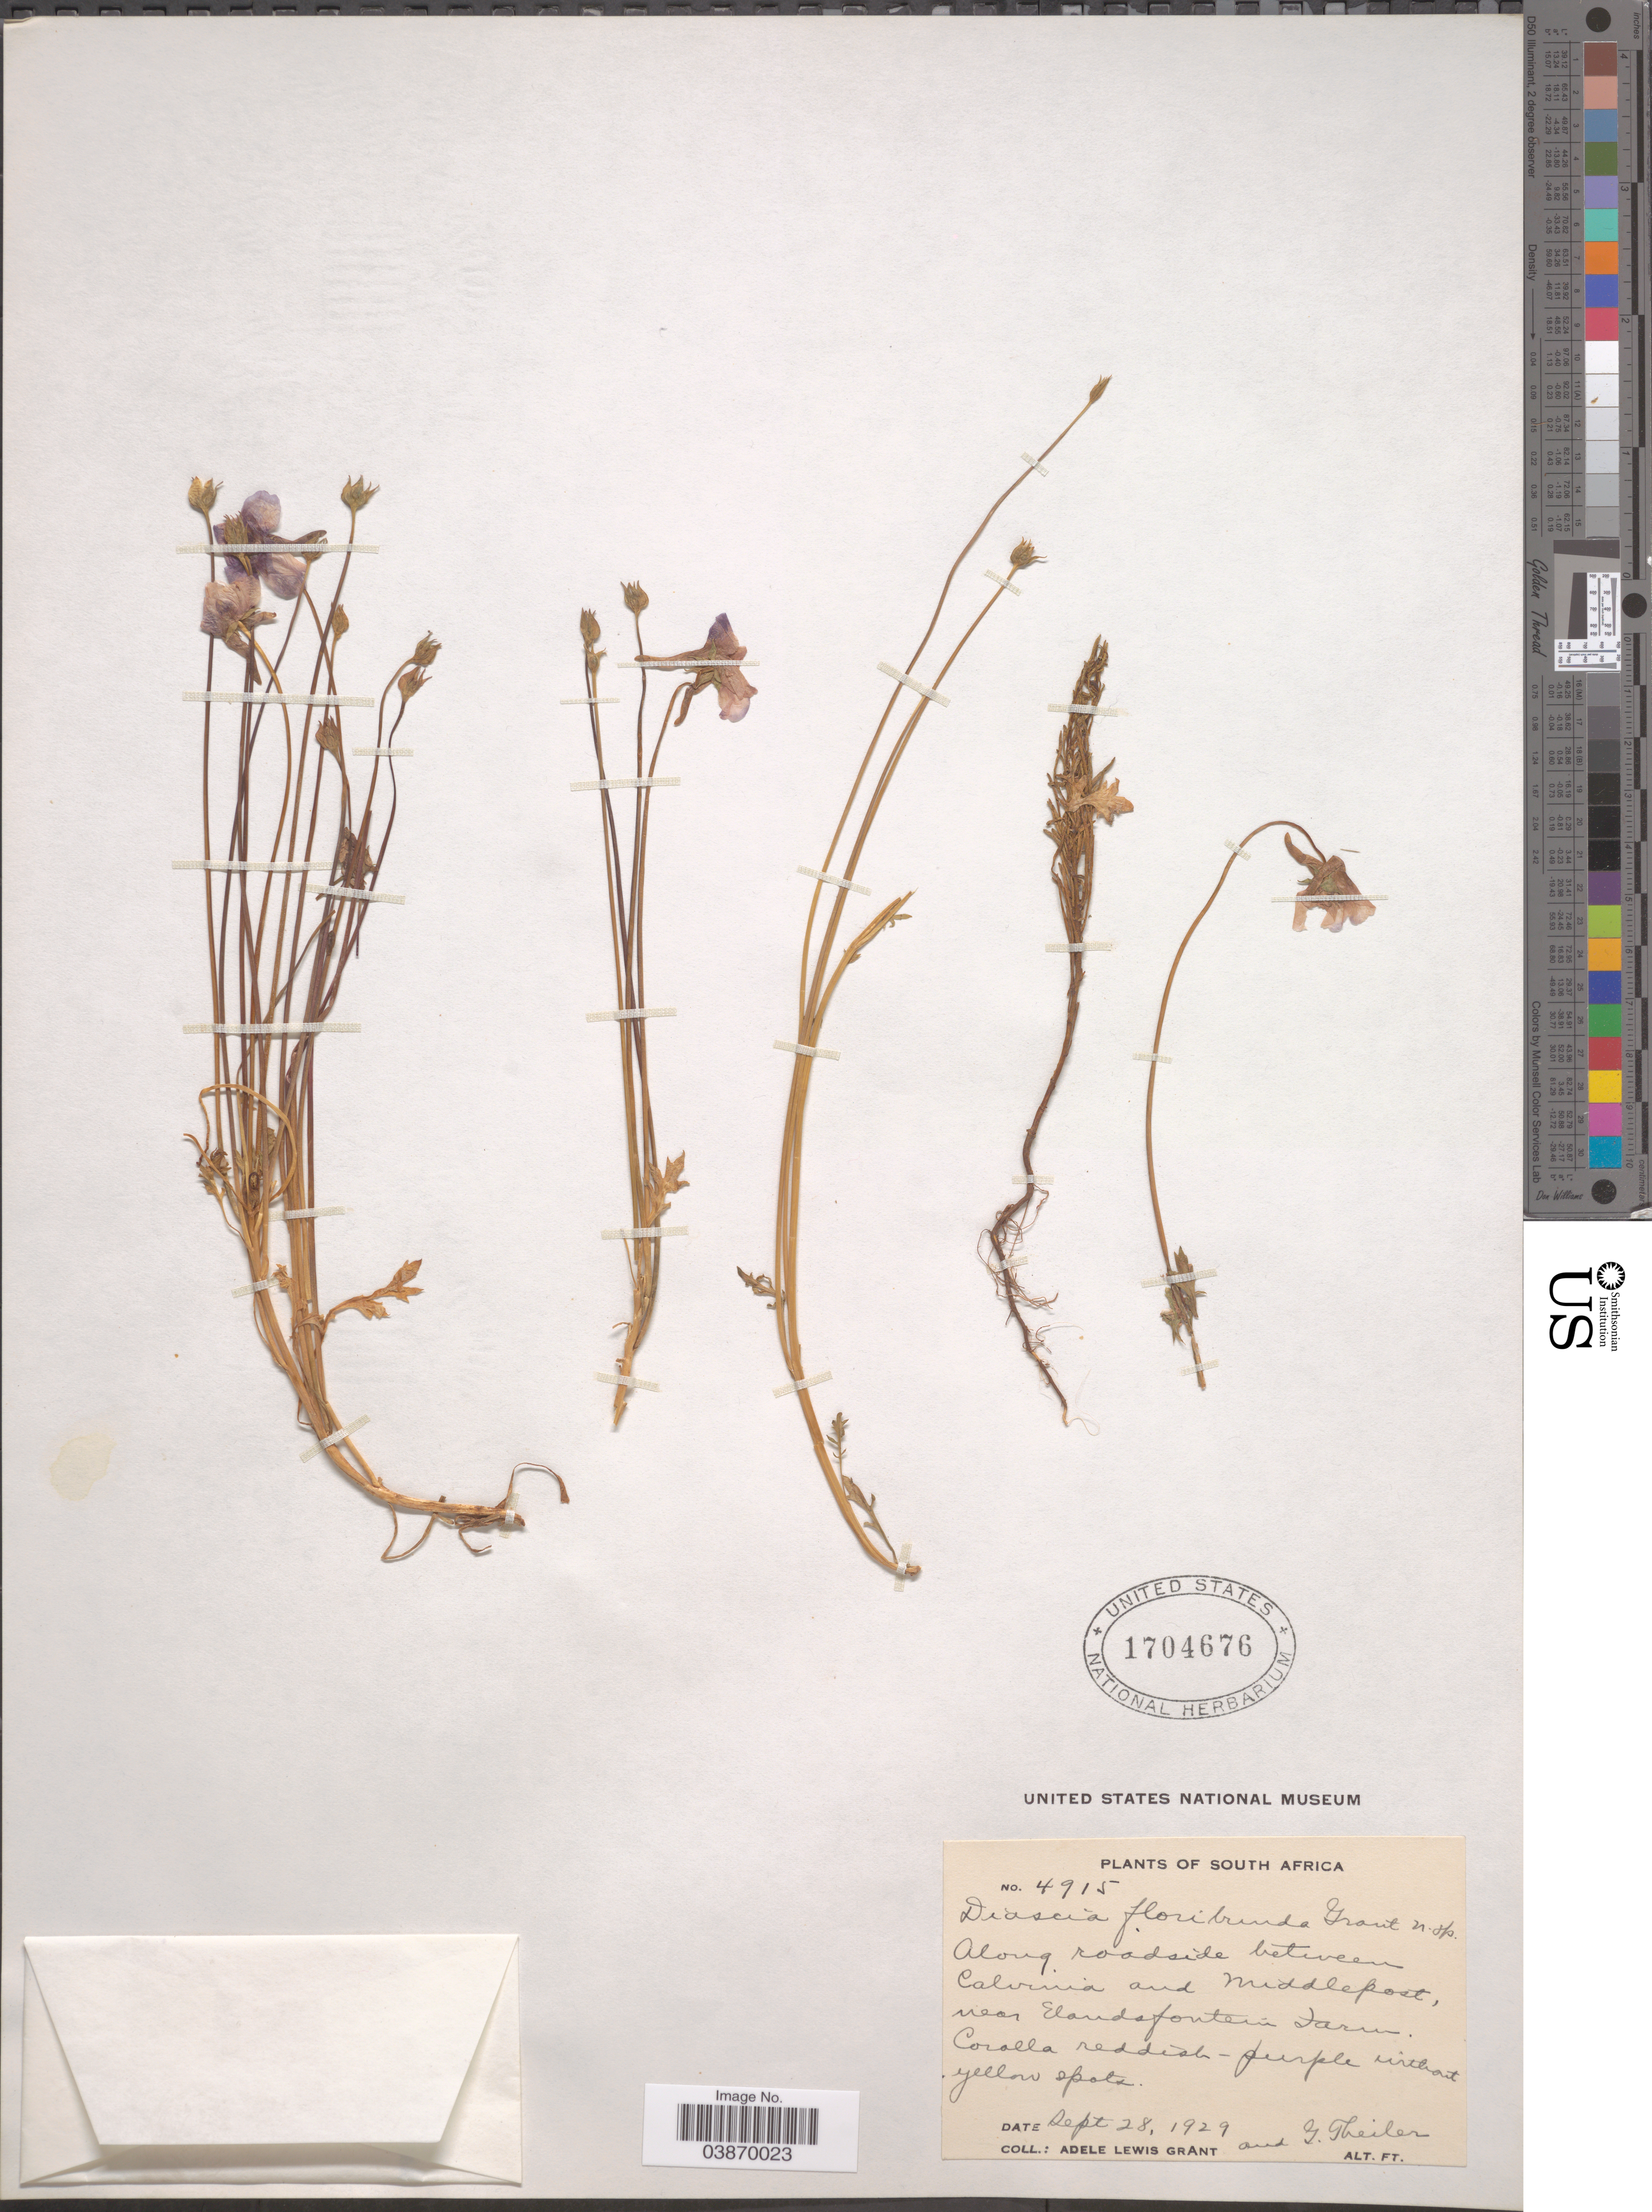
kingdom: Plantae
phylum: Tracheophyta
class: Magnoliopsida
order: Lamiales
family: Scrophulariaceae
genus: Diascia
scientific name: Diascia floribunda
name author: K.E. Steiner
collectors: A. L. Grant & G. Theiler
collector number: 4915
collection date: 1929-09-28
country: South Africa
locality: Along roadside between Calvinia and Middlepost, near Elandsfontein Farm.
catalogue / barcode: US 1704676